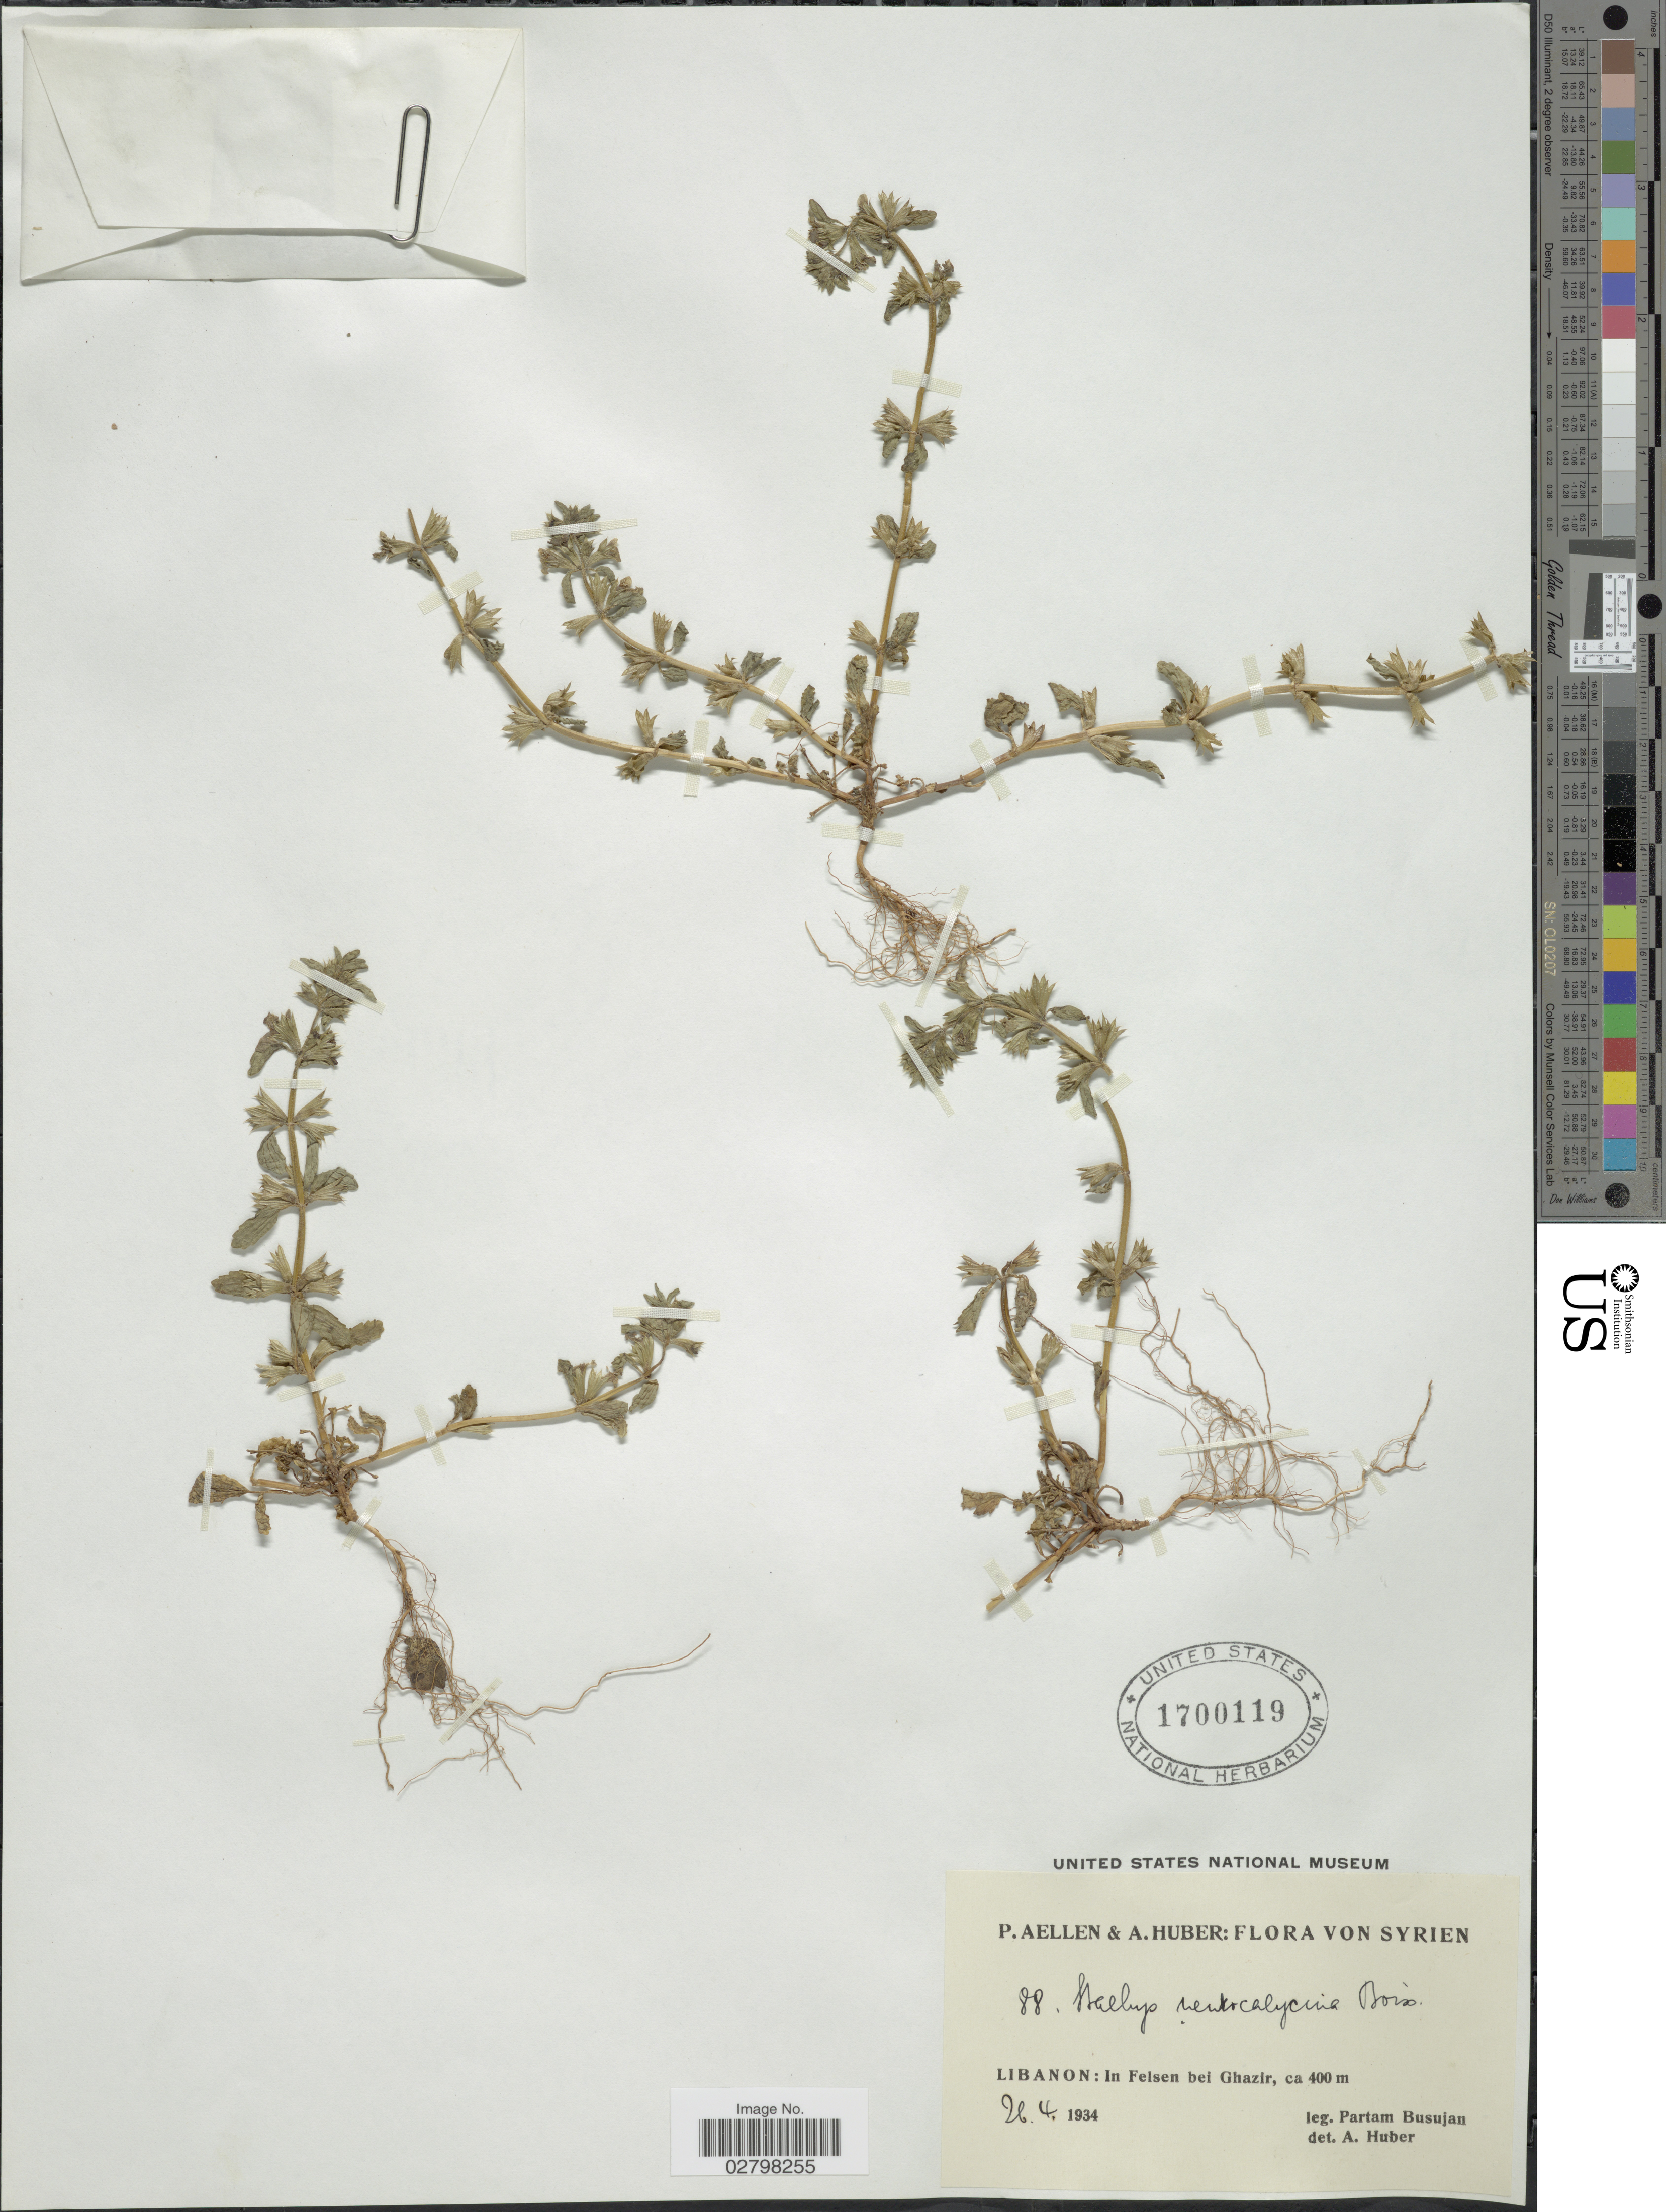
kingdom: Plantae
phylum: Tracheophyta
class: Magnoliopsida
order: Lamiales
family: Lamiaceae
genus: Stachys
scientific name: Stachys neurocalycina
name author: Boiss.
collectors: P. Busujan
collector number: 88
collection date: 1934-04-26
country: Lebanon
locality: Libanon: In Felsen bei Ghazir.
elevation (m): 400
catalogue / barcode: US 1700119